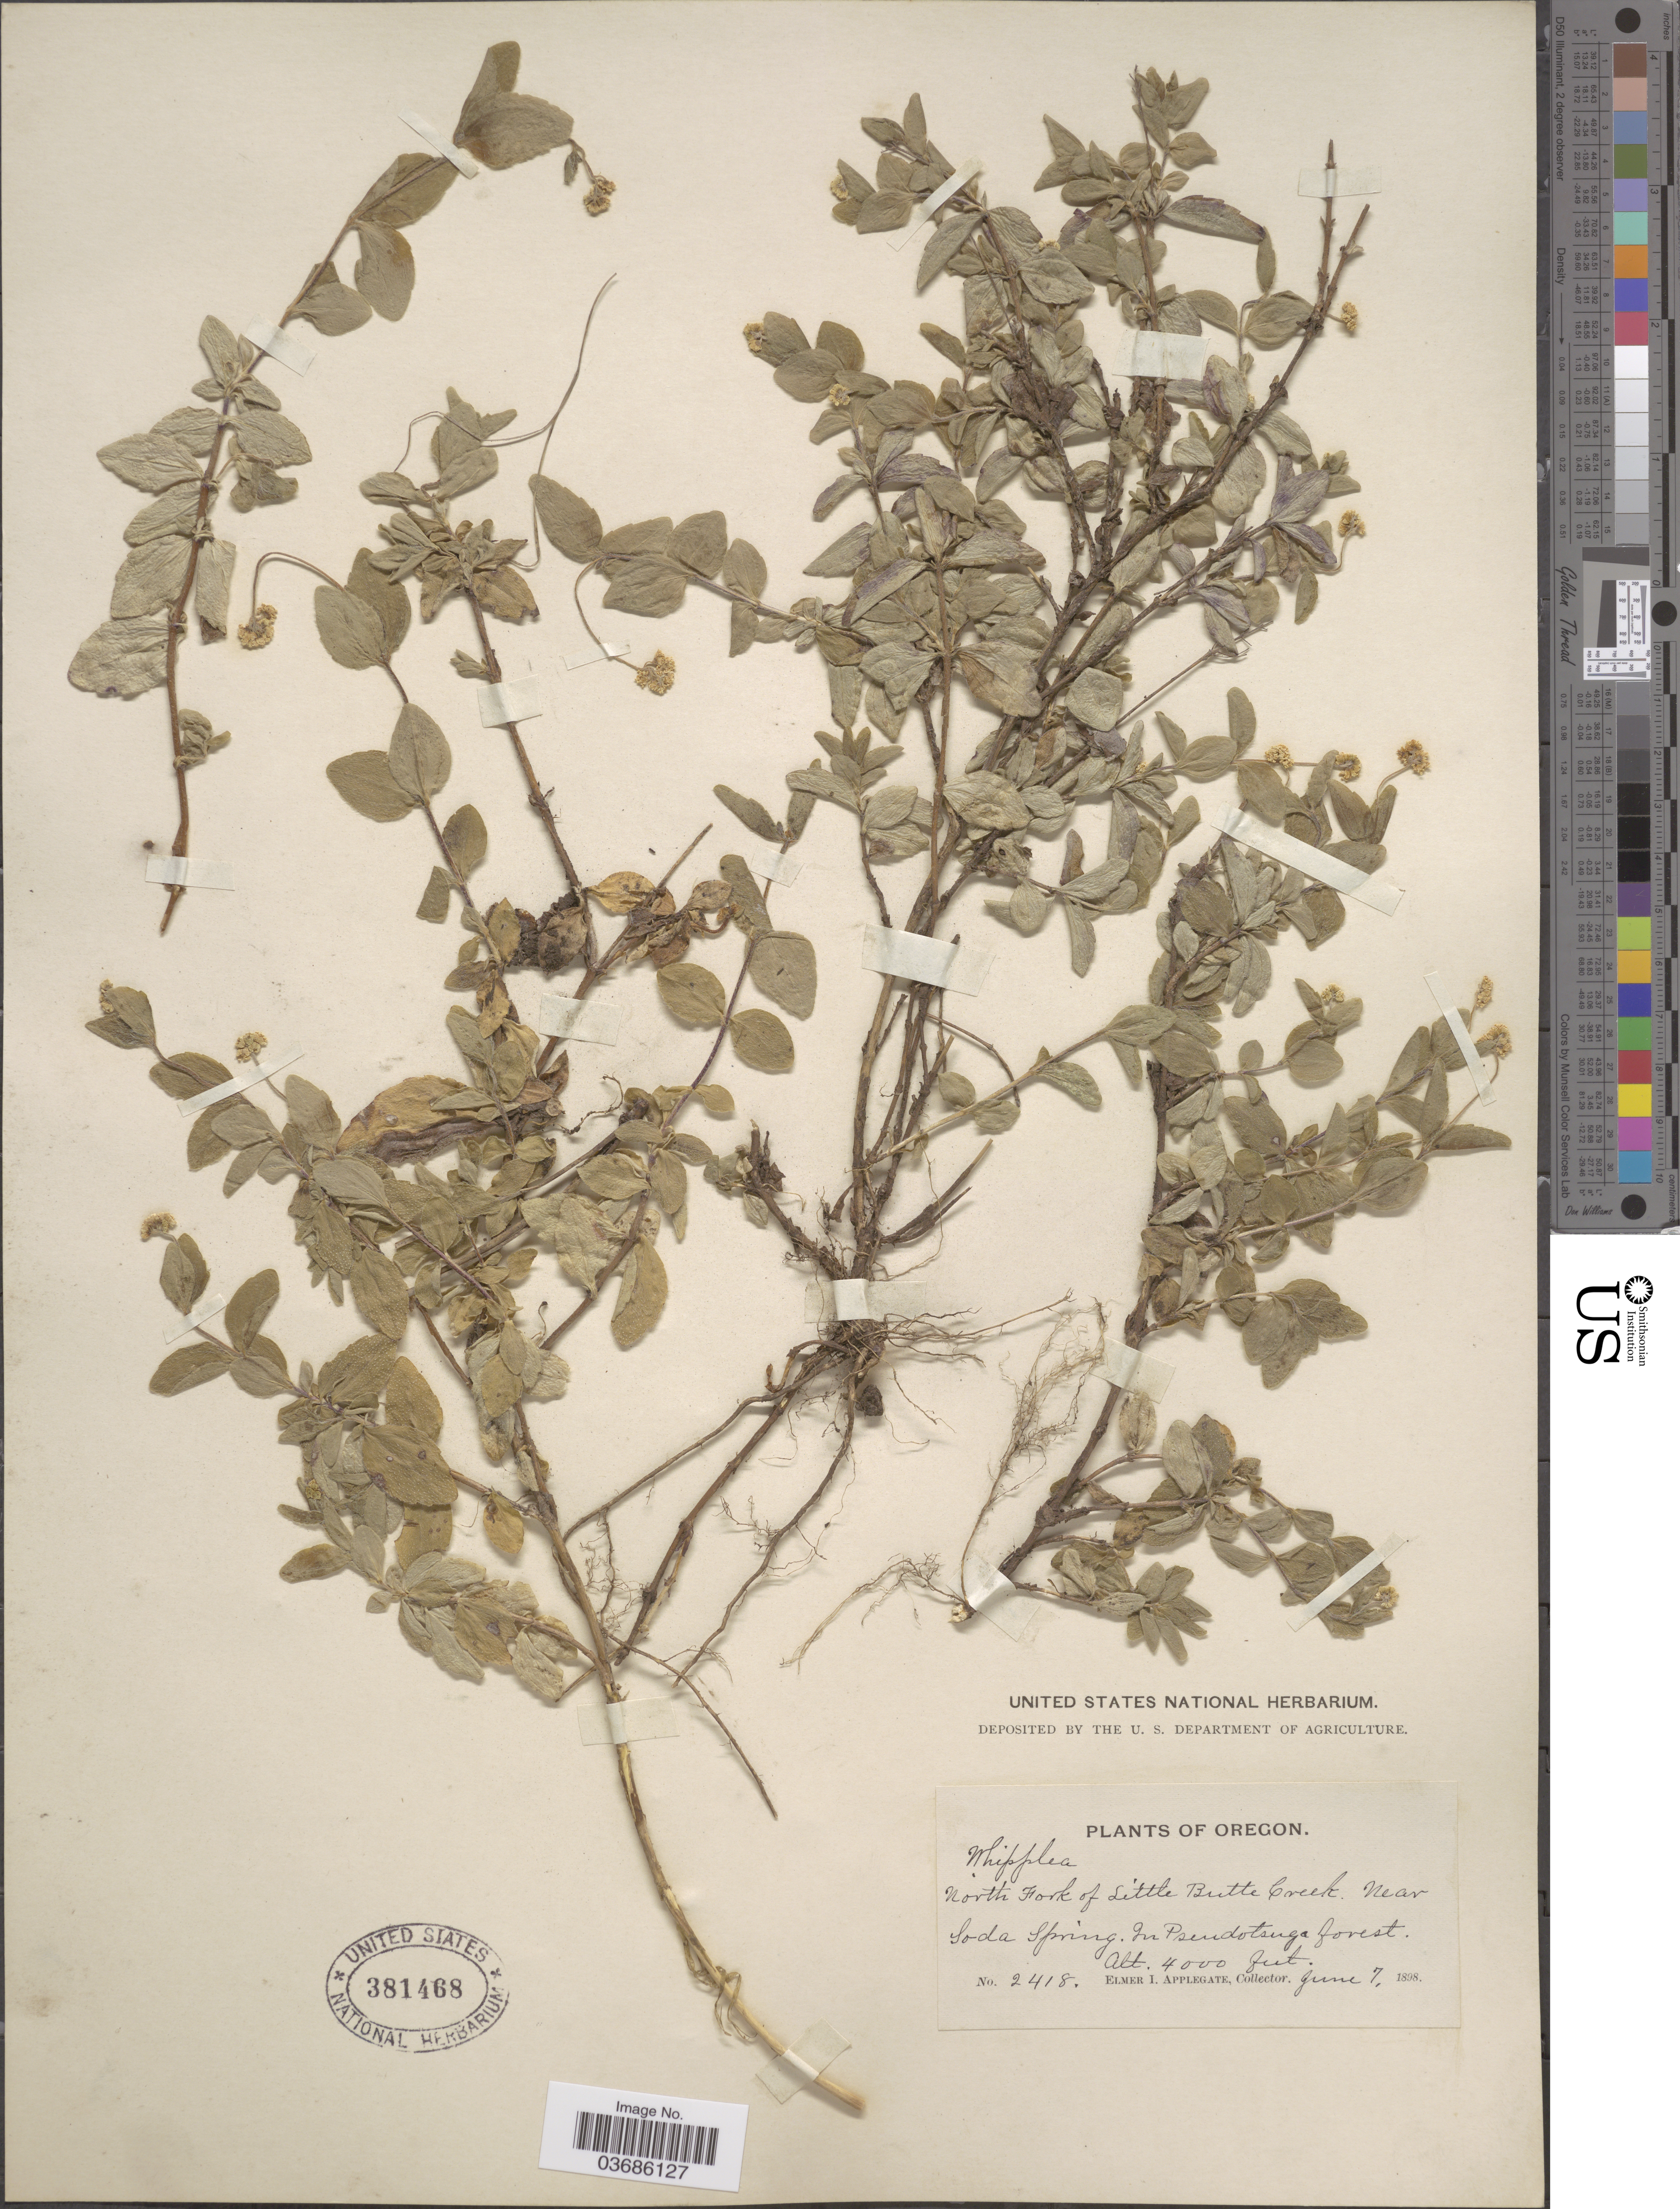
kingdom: Plantae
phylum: Tracheophyta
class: Magnoliopsida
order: Cornales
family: Hydrangeaceae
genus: Whipplea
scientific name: Whipplea modesta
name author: Torr.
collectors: E. I. Applegate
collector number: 2418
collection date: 1898-06-07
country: United States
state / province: Oregon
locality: North Fork of Little Butte Creek. Near Soda Spring.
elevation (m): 1219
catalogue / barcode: US 381468